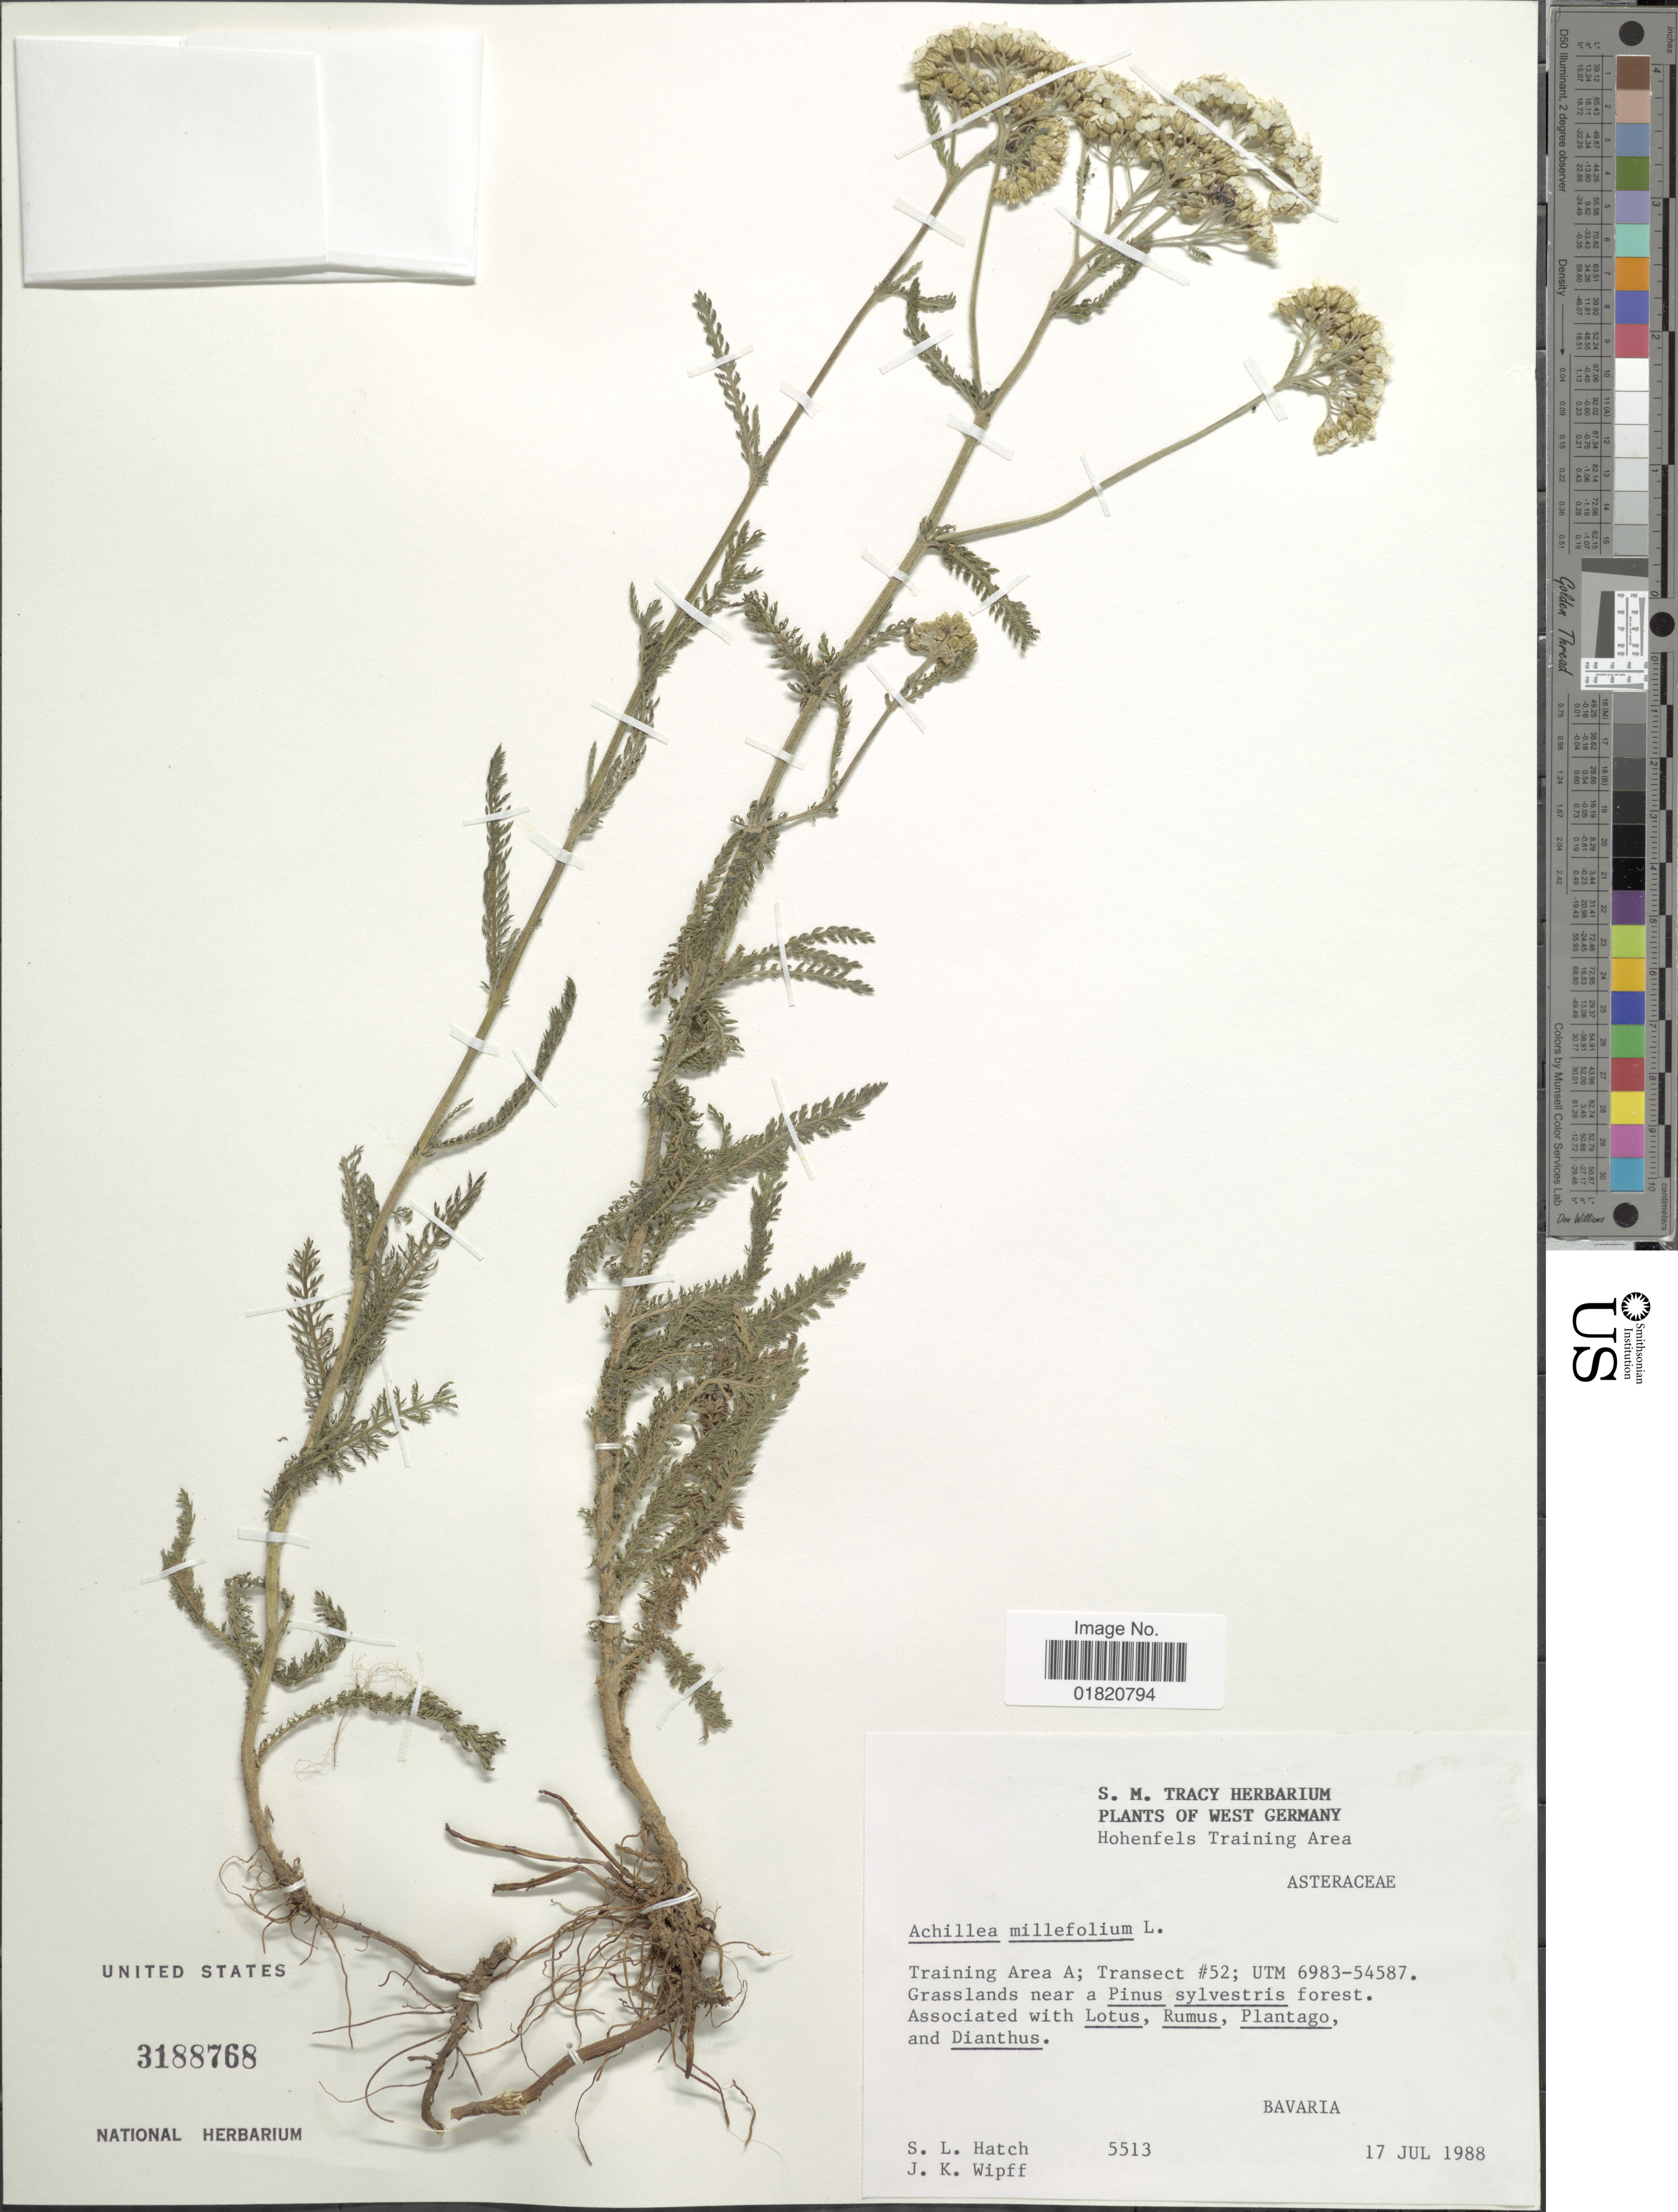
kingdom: Plantae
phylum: Tracheophyta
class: Magnoliopsida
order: Asterales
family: Asteraceae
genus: Achillea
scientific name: Achillea millefolium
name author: L.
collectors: S. Hatch & J. K. Wipff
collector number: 5513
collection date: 1988-07-17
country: Germany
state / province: Bayern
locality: West Germany. Bavaria. Training Area A; Transect #52; UTM 6983-54587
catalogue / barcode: US 3188768